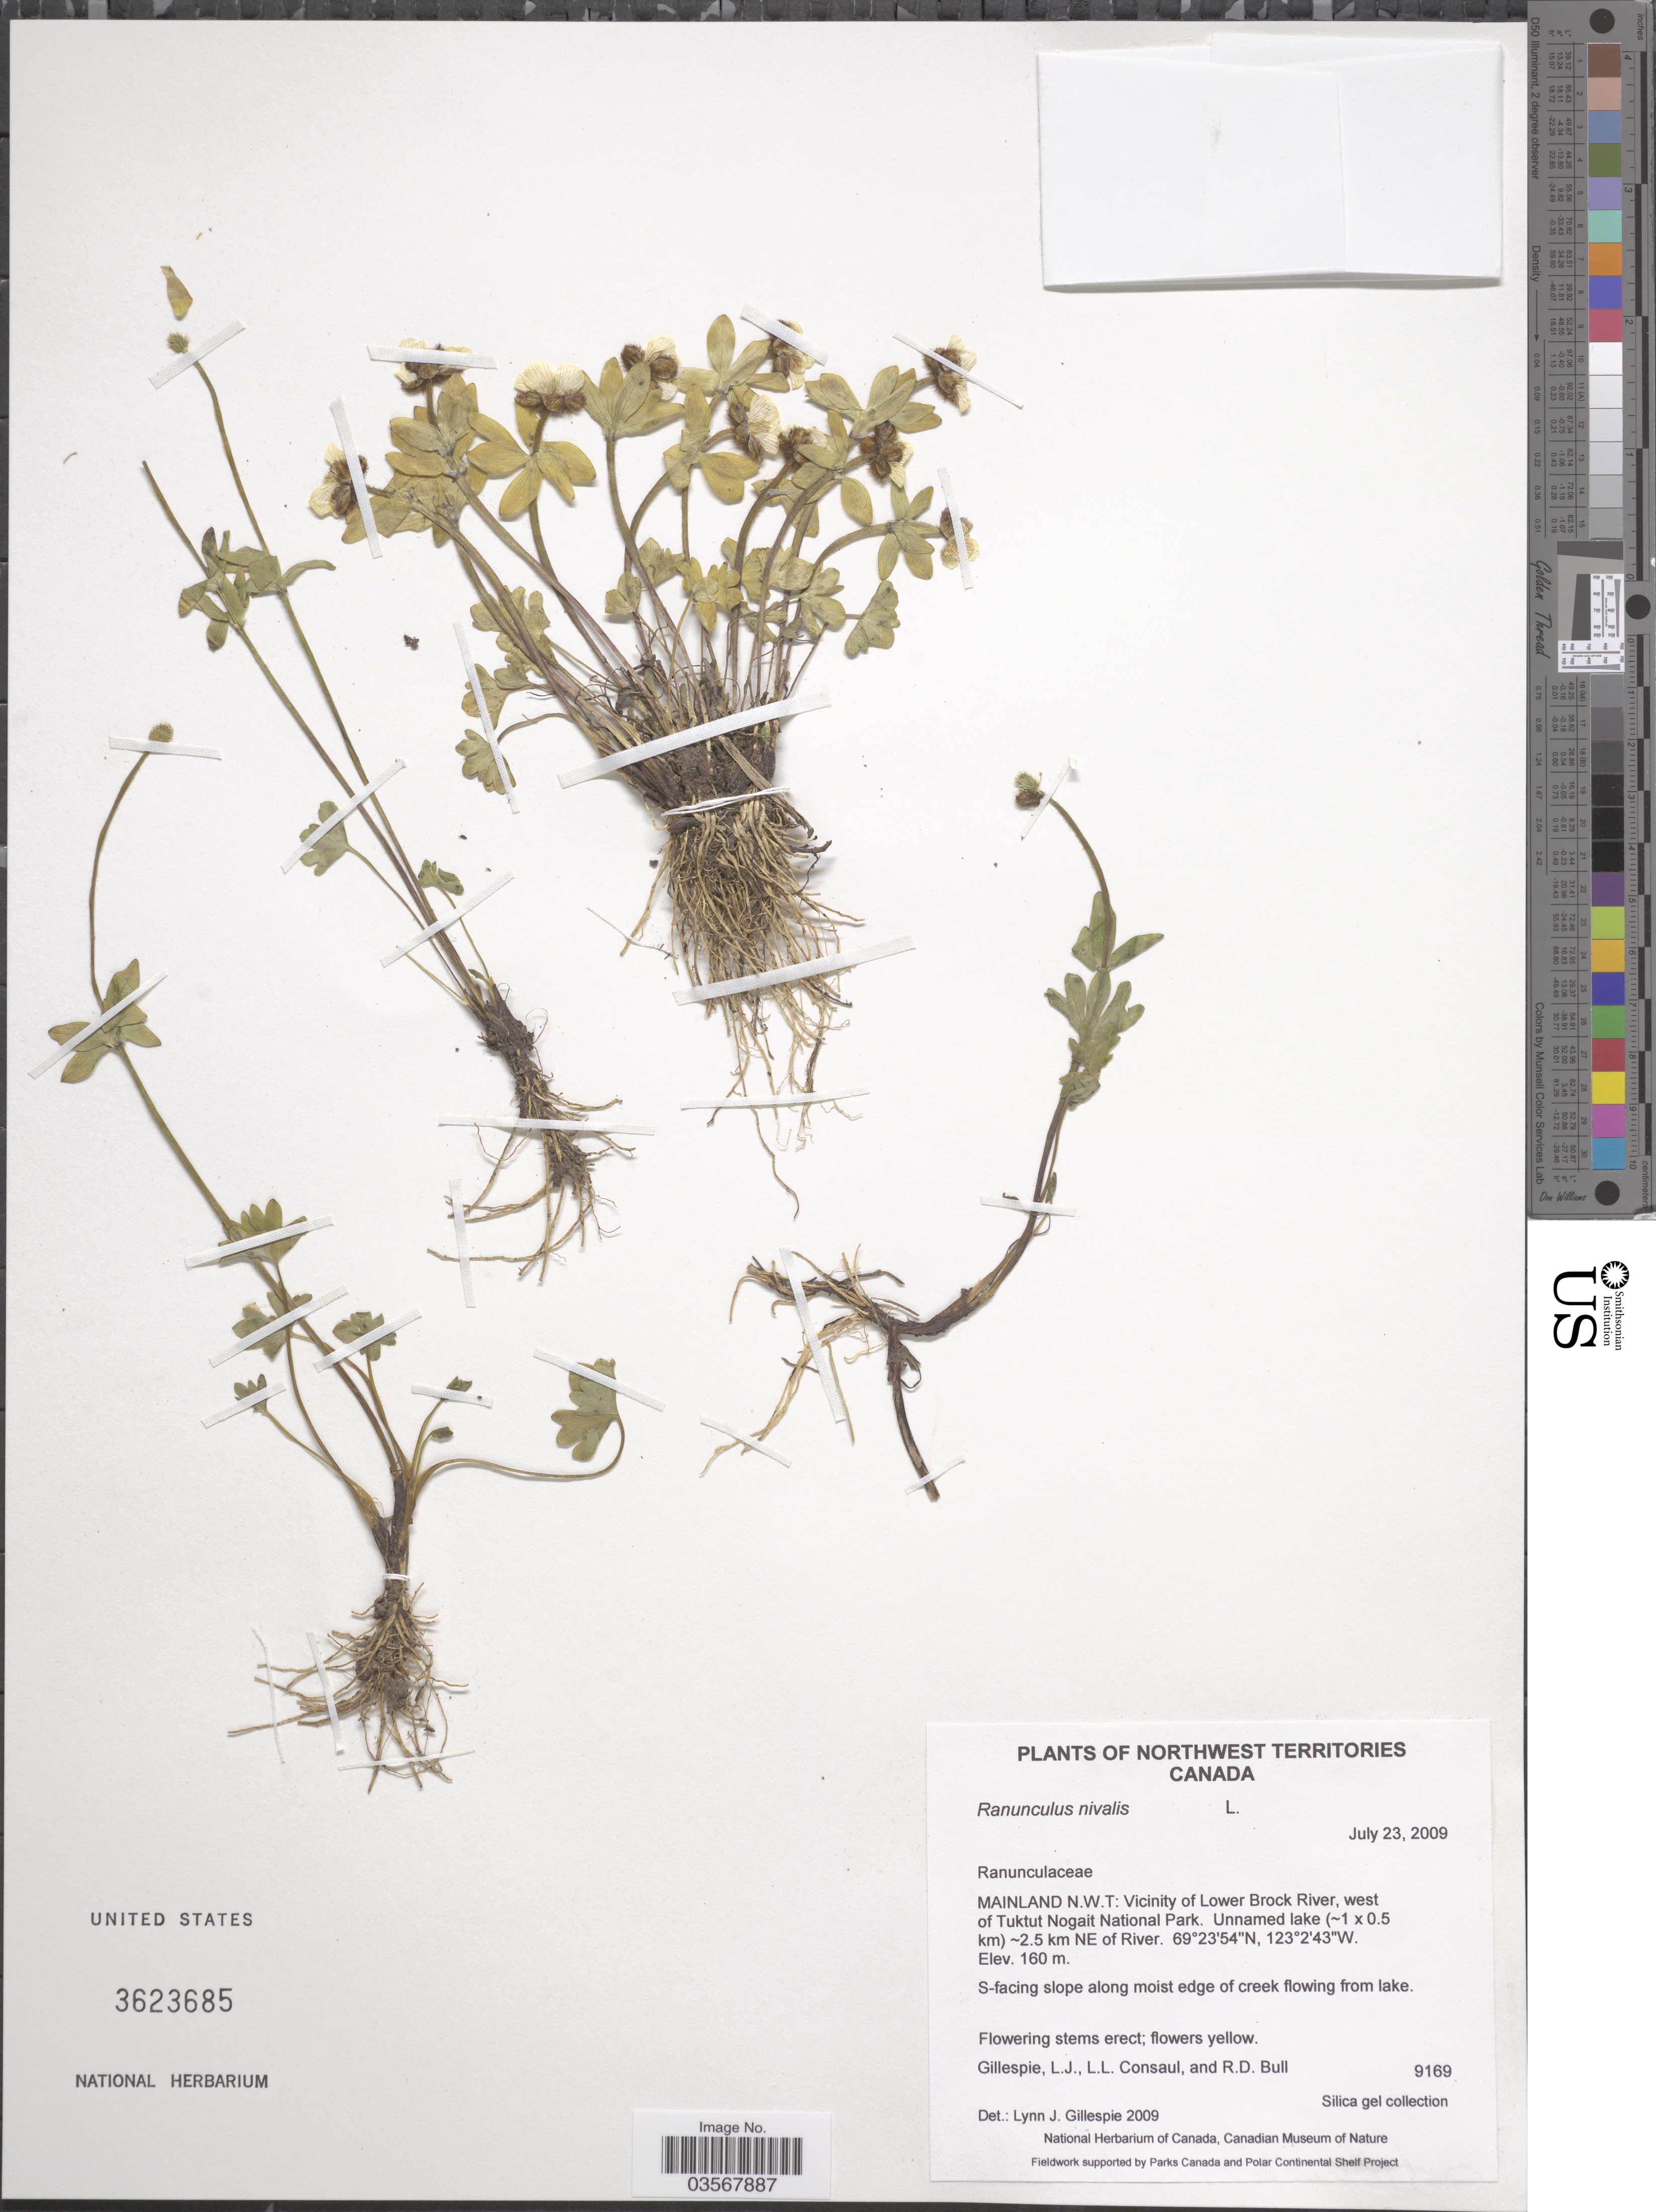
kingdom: Plantae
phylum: Tracheophyta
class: Magnoliopsida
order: Ranunculales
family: Ranunculaceae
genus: Ranunculus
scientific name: Ranunculus nivalis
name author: L.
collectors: L. Gillespie, L. Consaul & R. Bull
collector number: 9169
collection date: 2009-07-23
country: Canada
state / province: Northwest Territories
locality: Mainland N.W.T.: Vicinity of Lower Brock River, west of Tuktut Nogait National Park. Unnamed lake (~1 x 0.5 km) ~2.5 km NE of River.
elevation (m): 160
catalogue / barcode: US 3623685